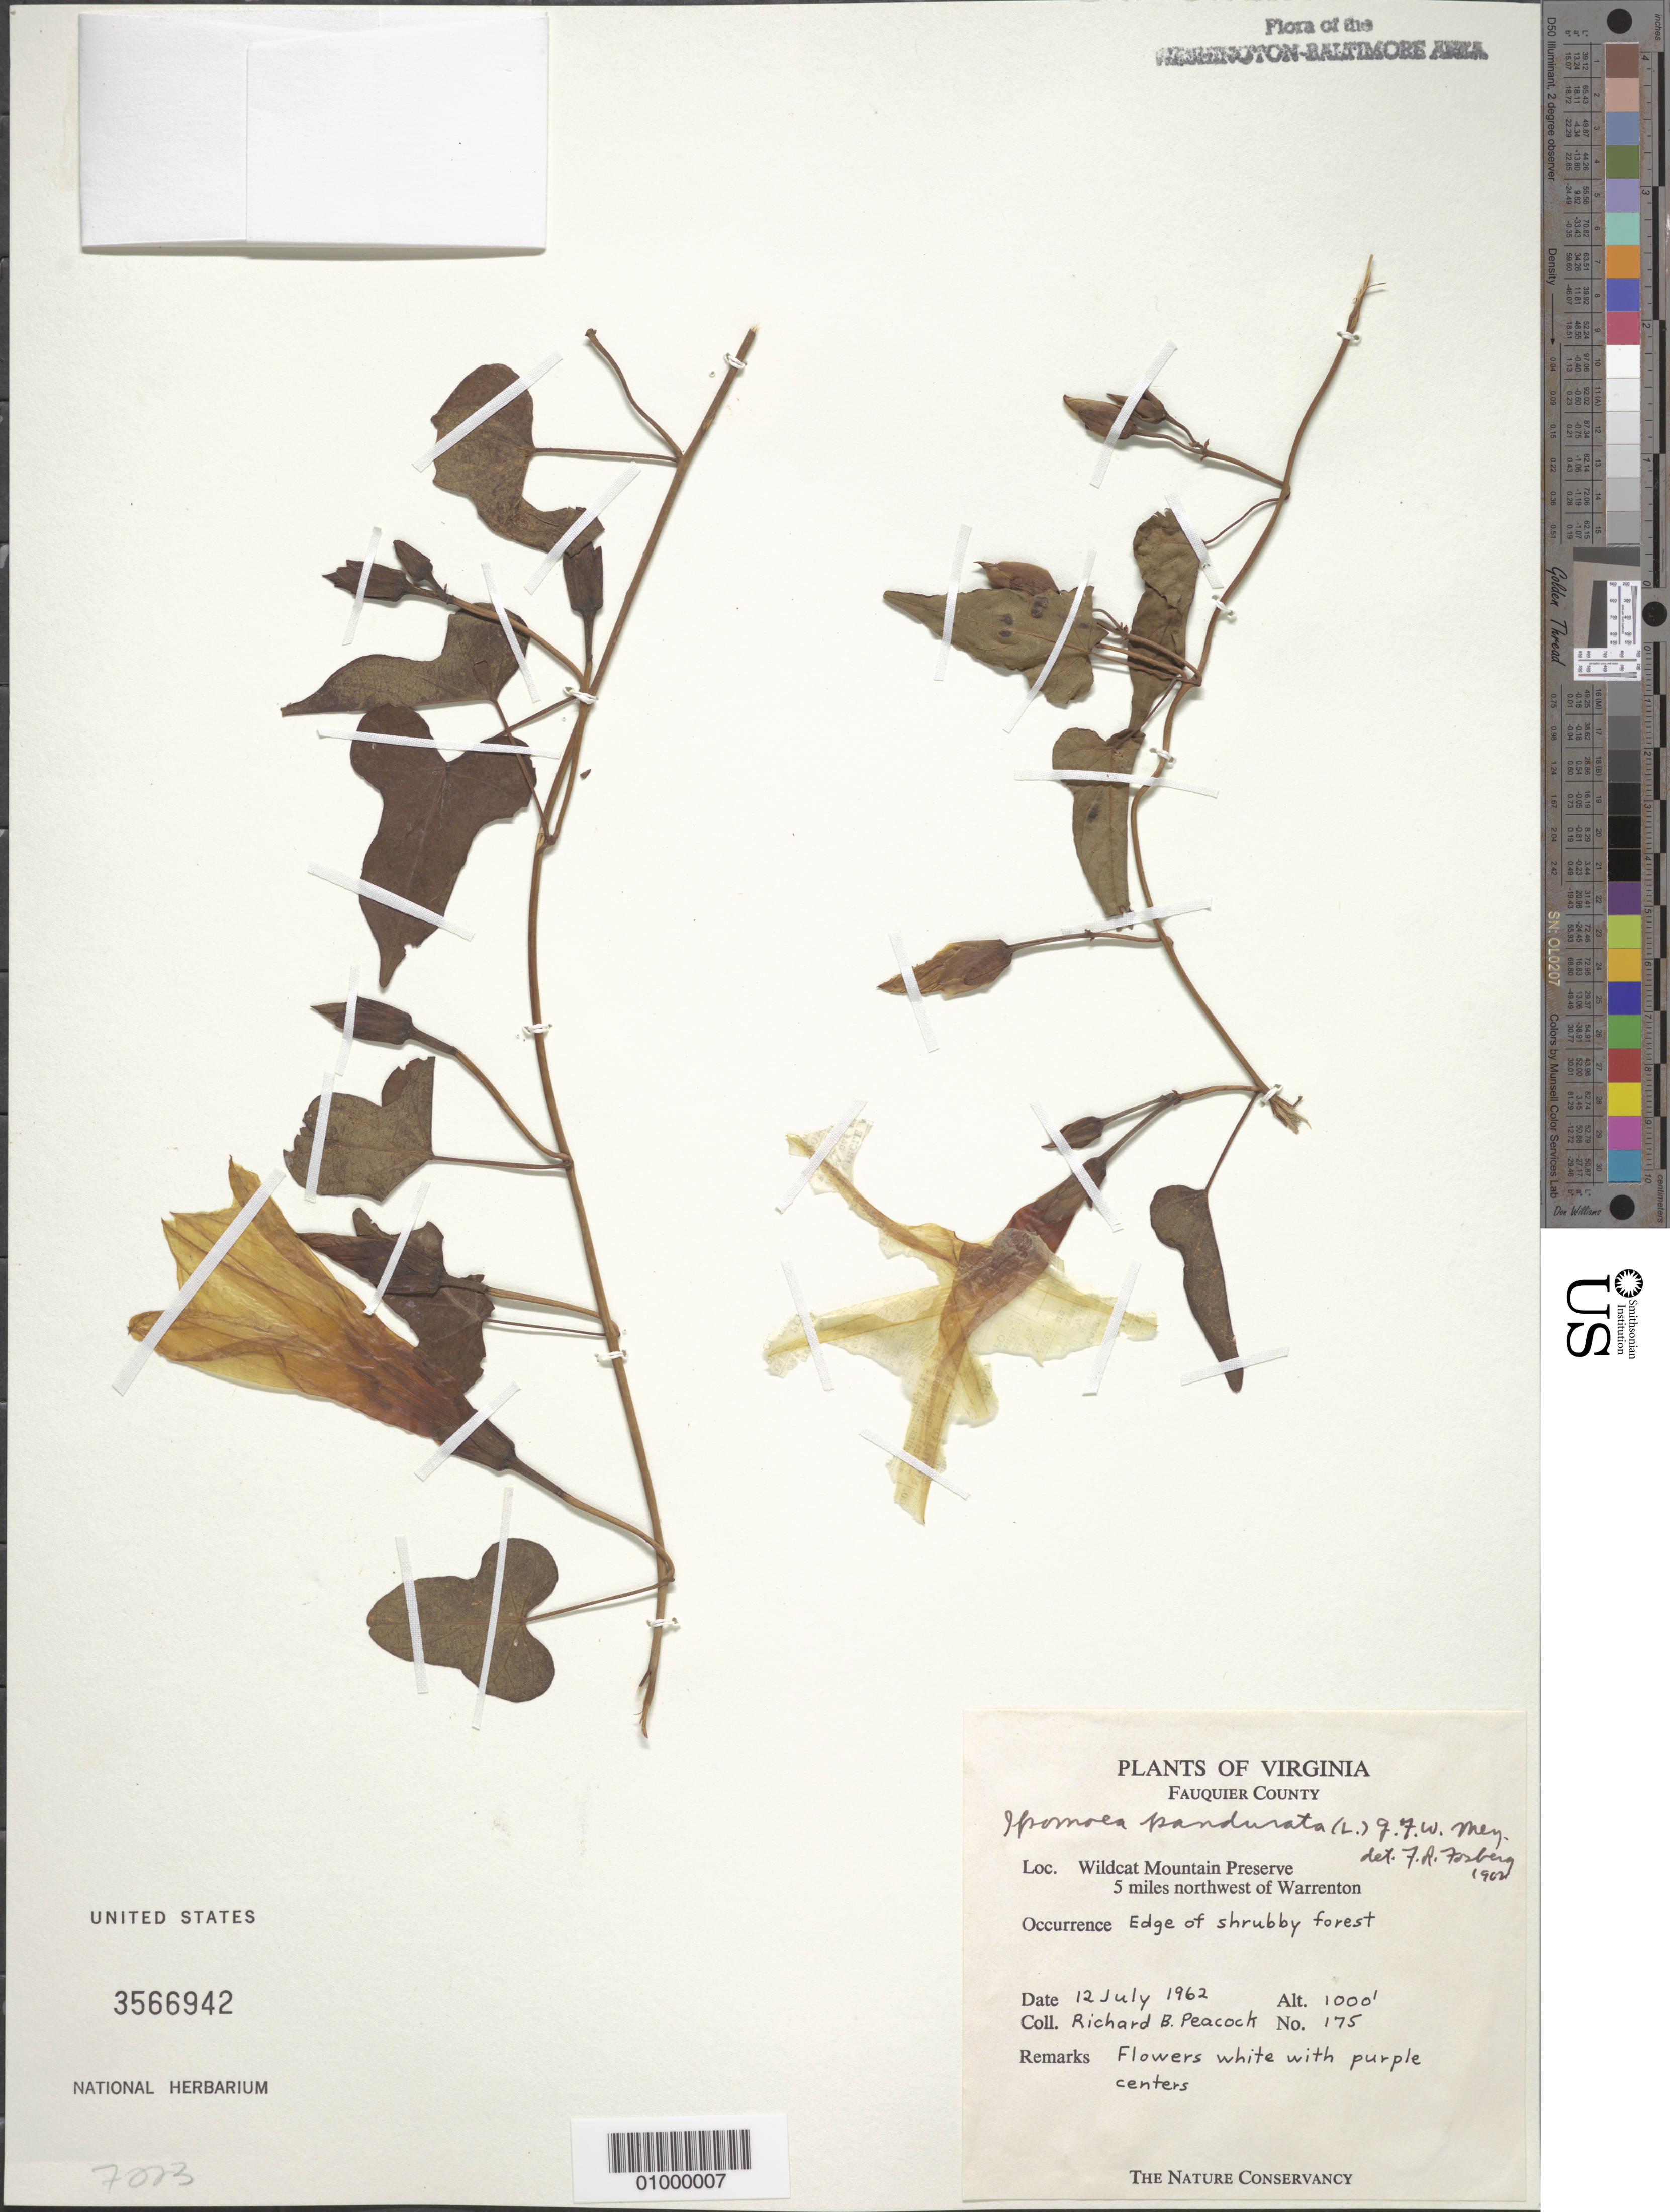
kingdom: Plantae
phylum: Tracheophyta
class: Magnoliopsida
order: Solanales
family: Convolvulaceae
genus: Ipomoea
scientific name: Ipomoea pandurata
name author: (L.) G. Mey.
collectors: R. Peacock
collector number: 175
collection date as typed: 12 Jul 1962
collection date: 1962-07-12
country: United States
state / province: Virginia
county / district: Fauquier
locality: Wildcat Mountain Preserve 5 miles northwest of Warrenton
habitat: edge of shurbby field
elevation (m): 305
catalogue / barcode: US 3566942